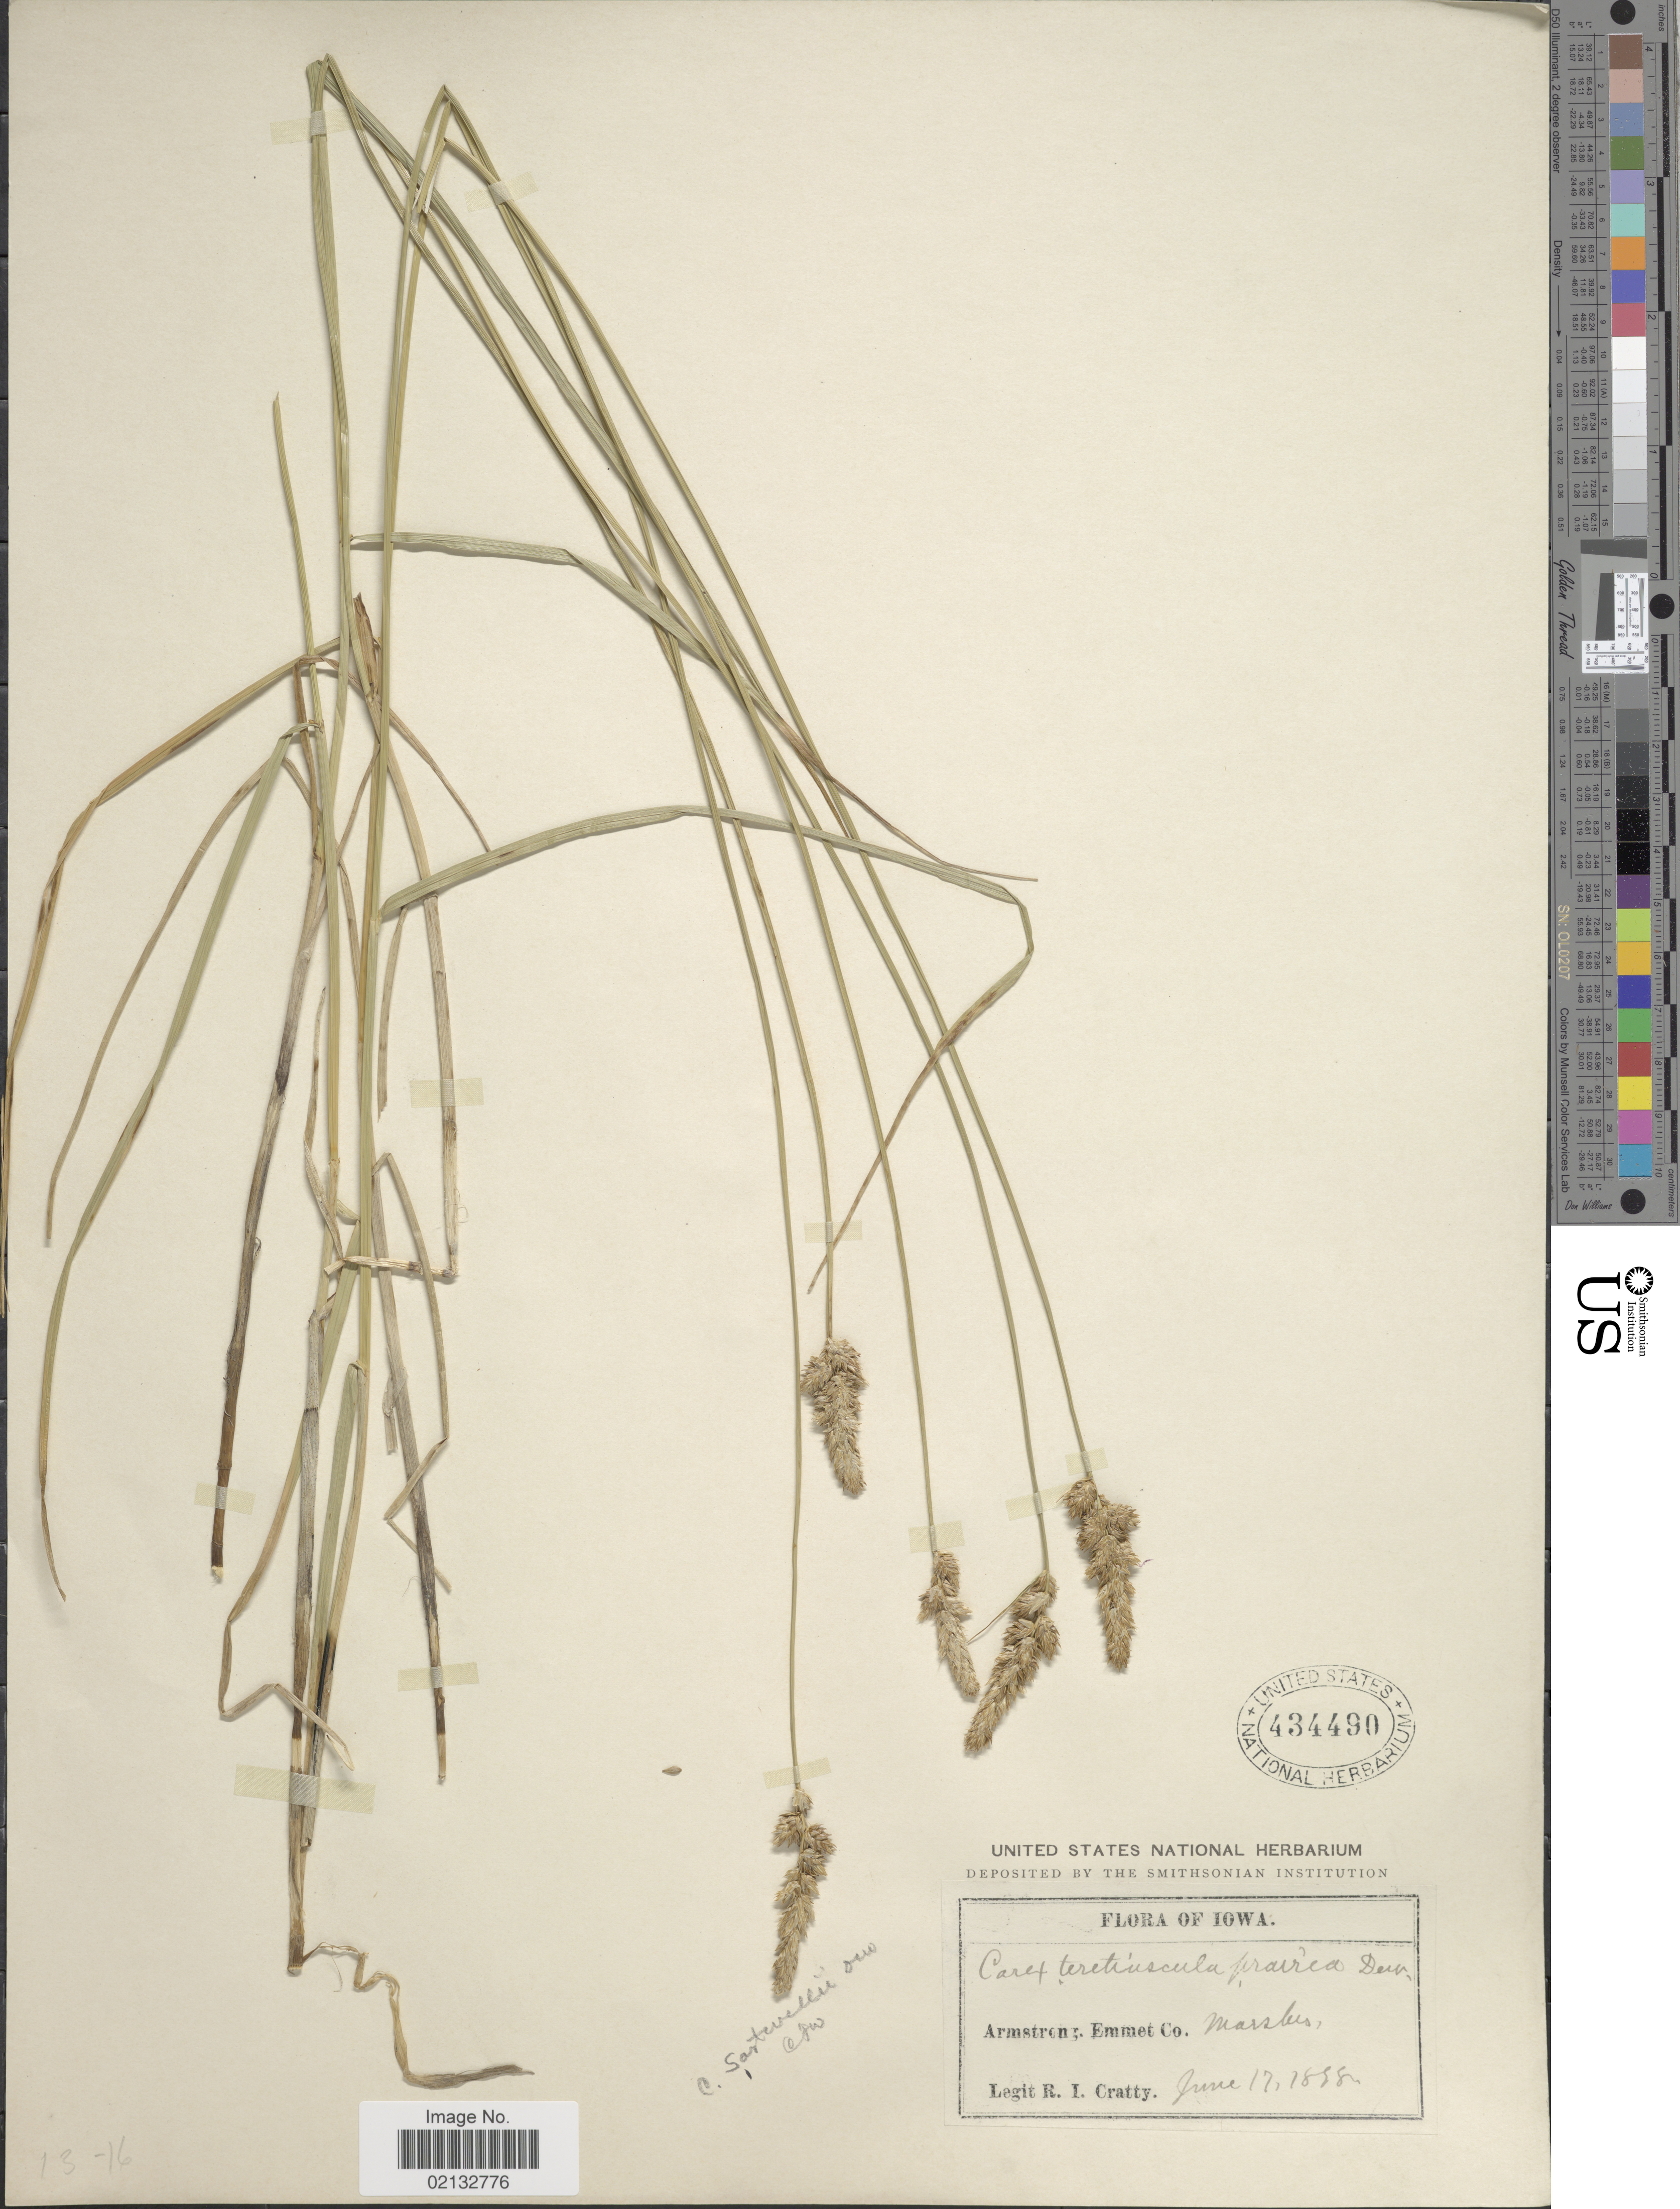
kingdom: Plantae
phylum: Tracheophyta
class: Liliopsida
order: Poales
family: Cyperaceae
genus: Carex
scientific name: Carex sartwellii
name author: Dewey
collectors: R. Cratty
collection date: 1888-06-17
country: United States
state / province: Iowa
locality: Armstrong. Emmet Co.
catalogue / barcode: US 434490